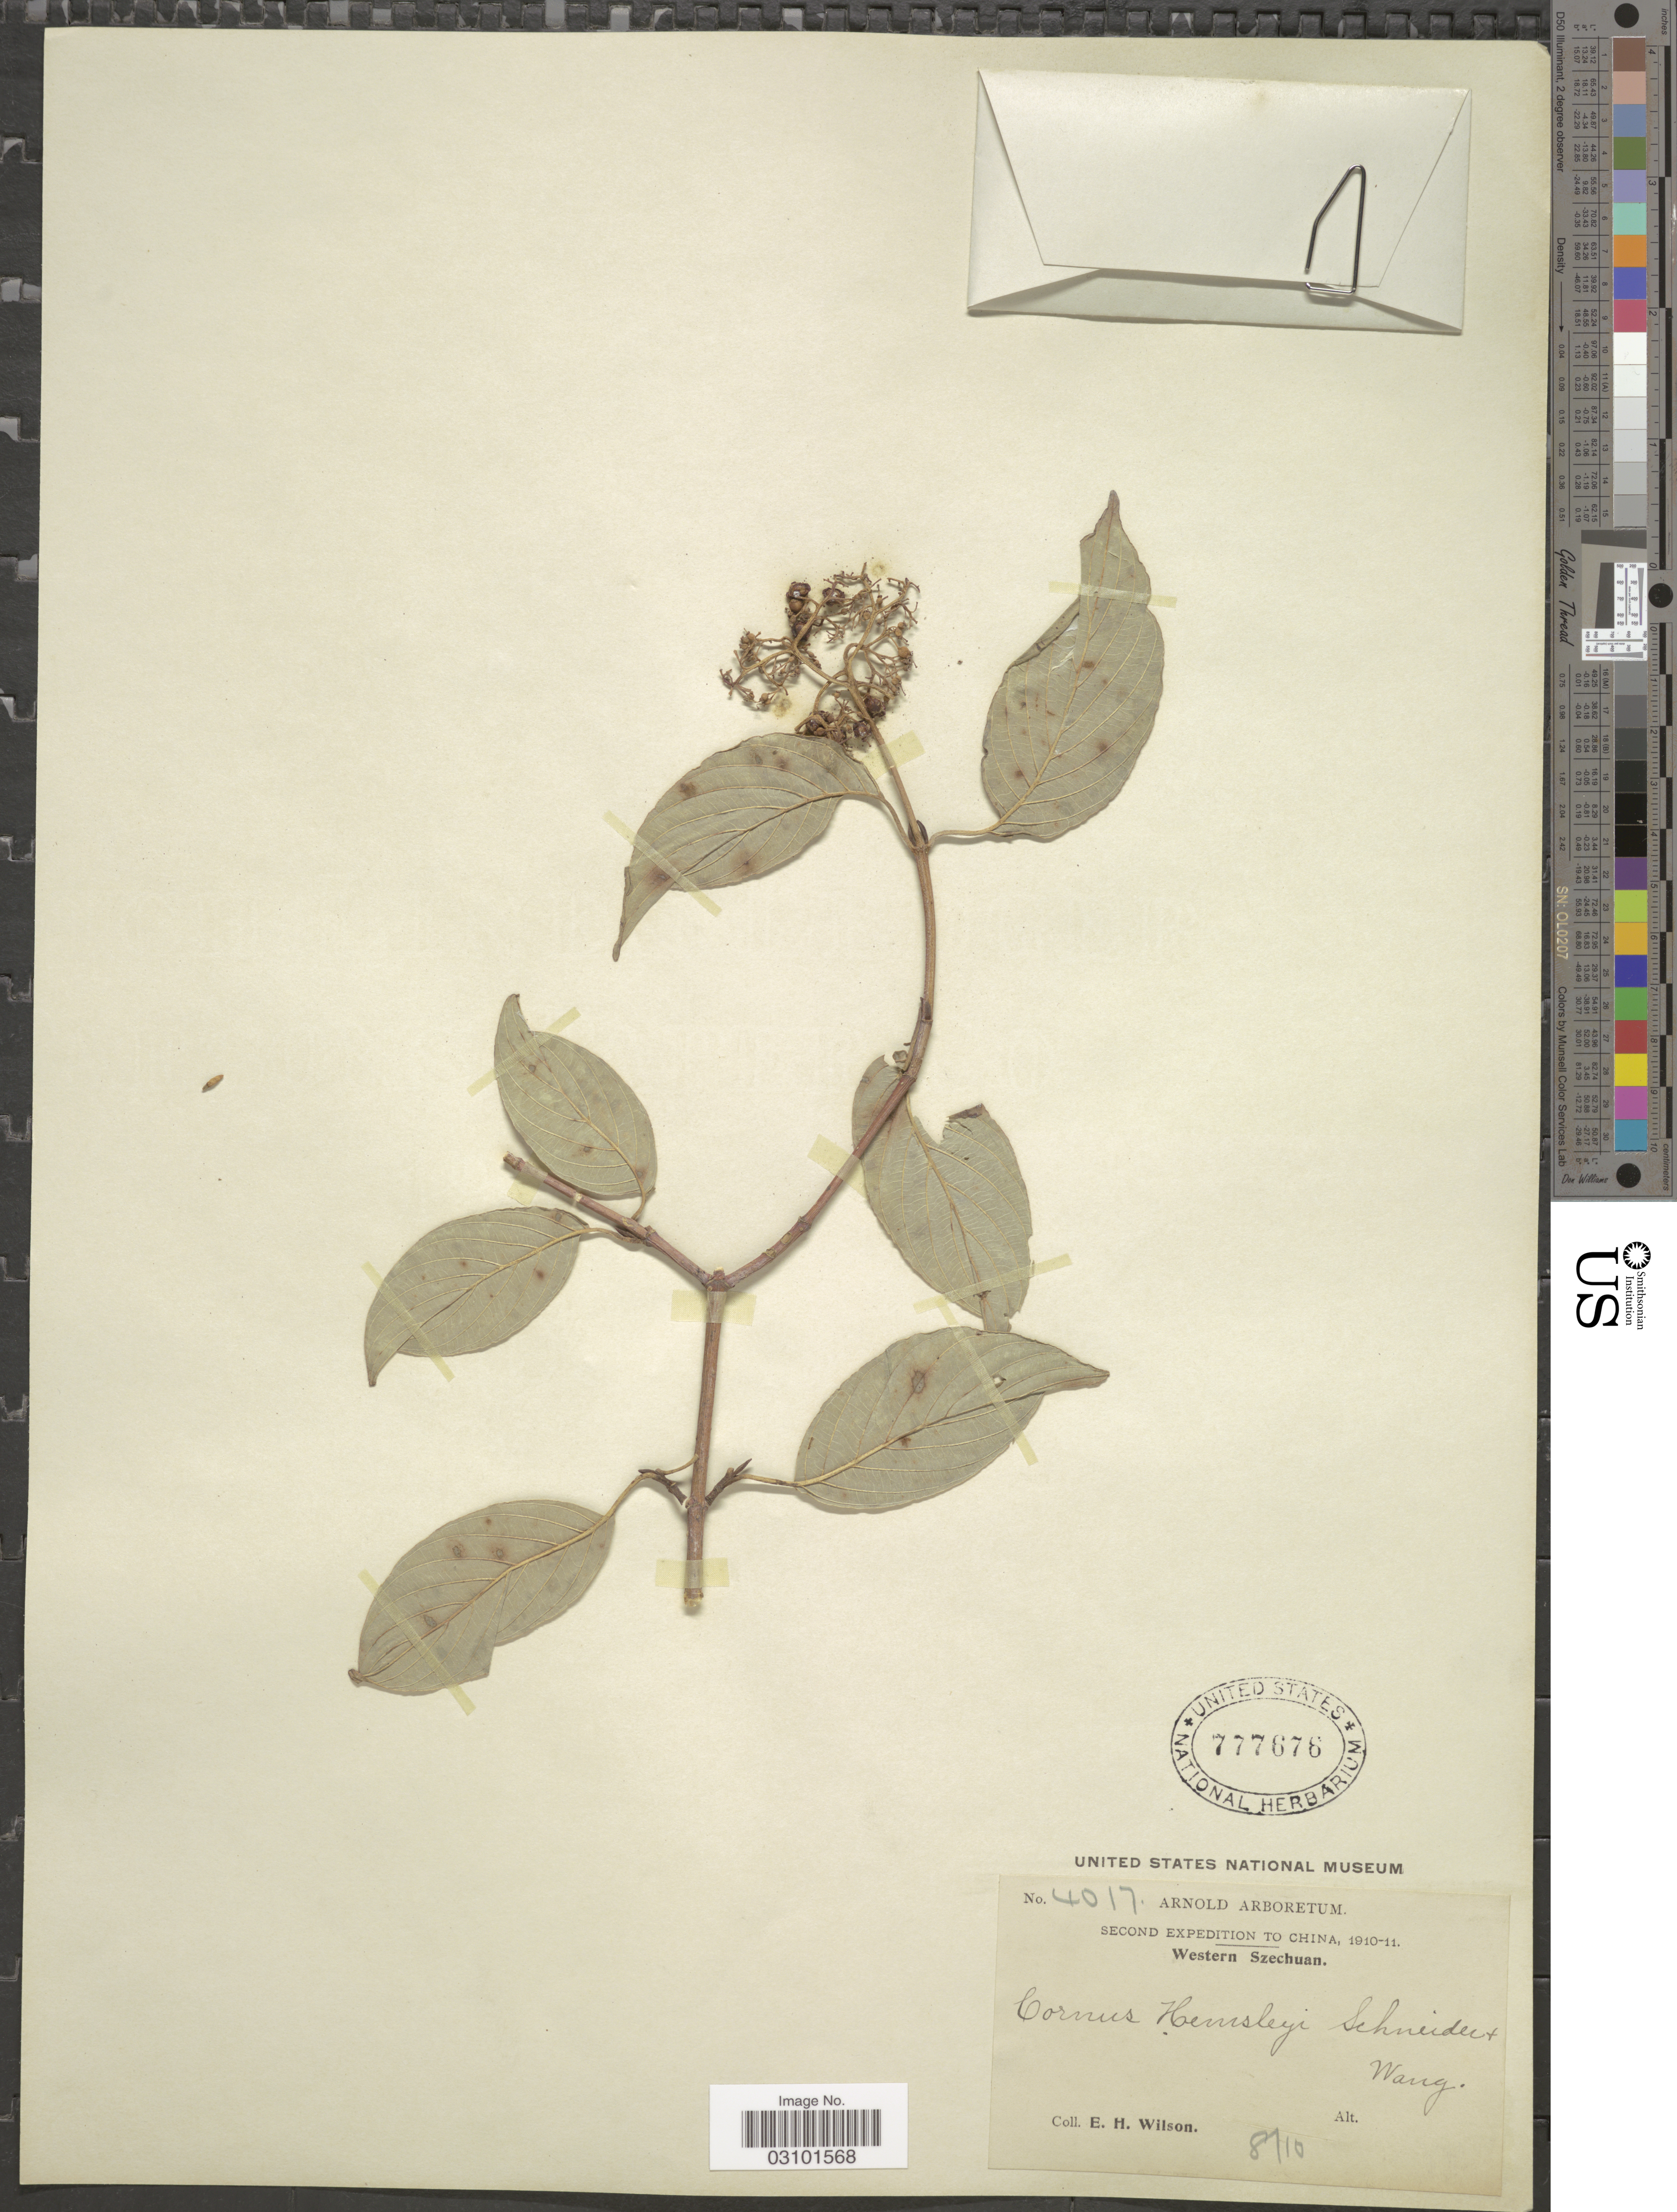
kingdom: Plantae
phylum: Tracheophyta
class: Magnoliopsida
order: Cornales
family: Cornaceae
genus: Cornus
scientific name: Cornus hemsleyi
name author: C.K. Schneid. & Wagnerin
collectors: E. Wilson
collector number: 4017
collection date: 1910-08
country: China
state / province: Sichuan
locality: Western Szechuan.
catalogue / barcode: US 777676